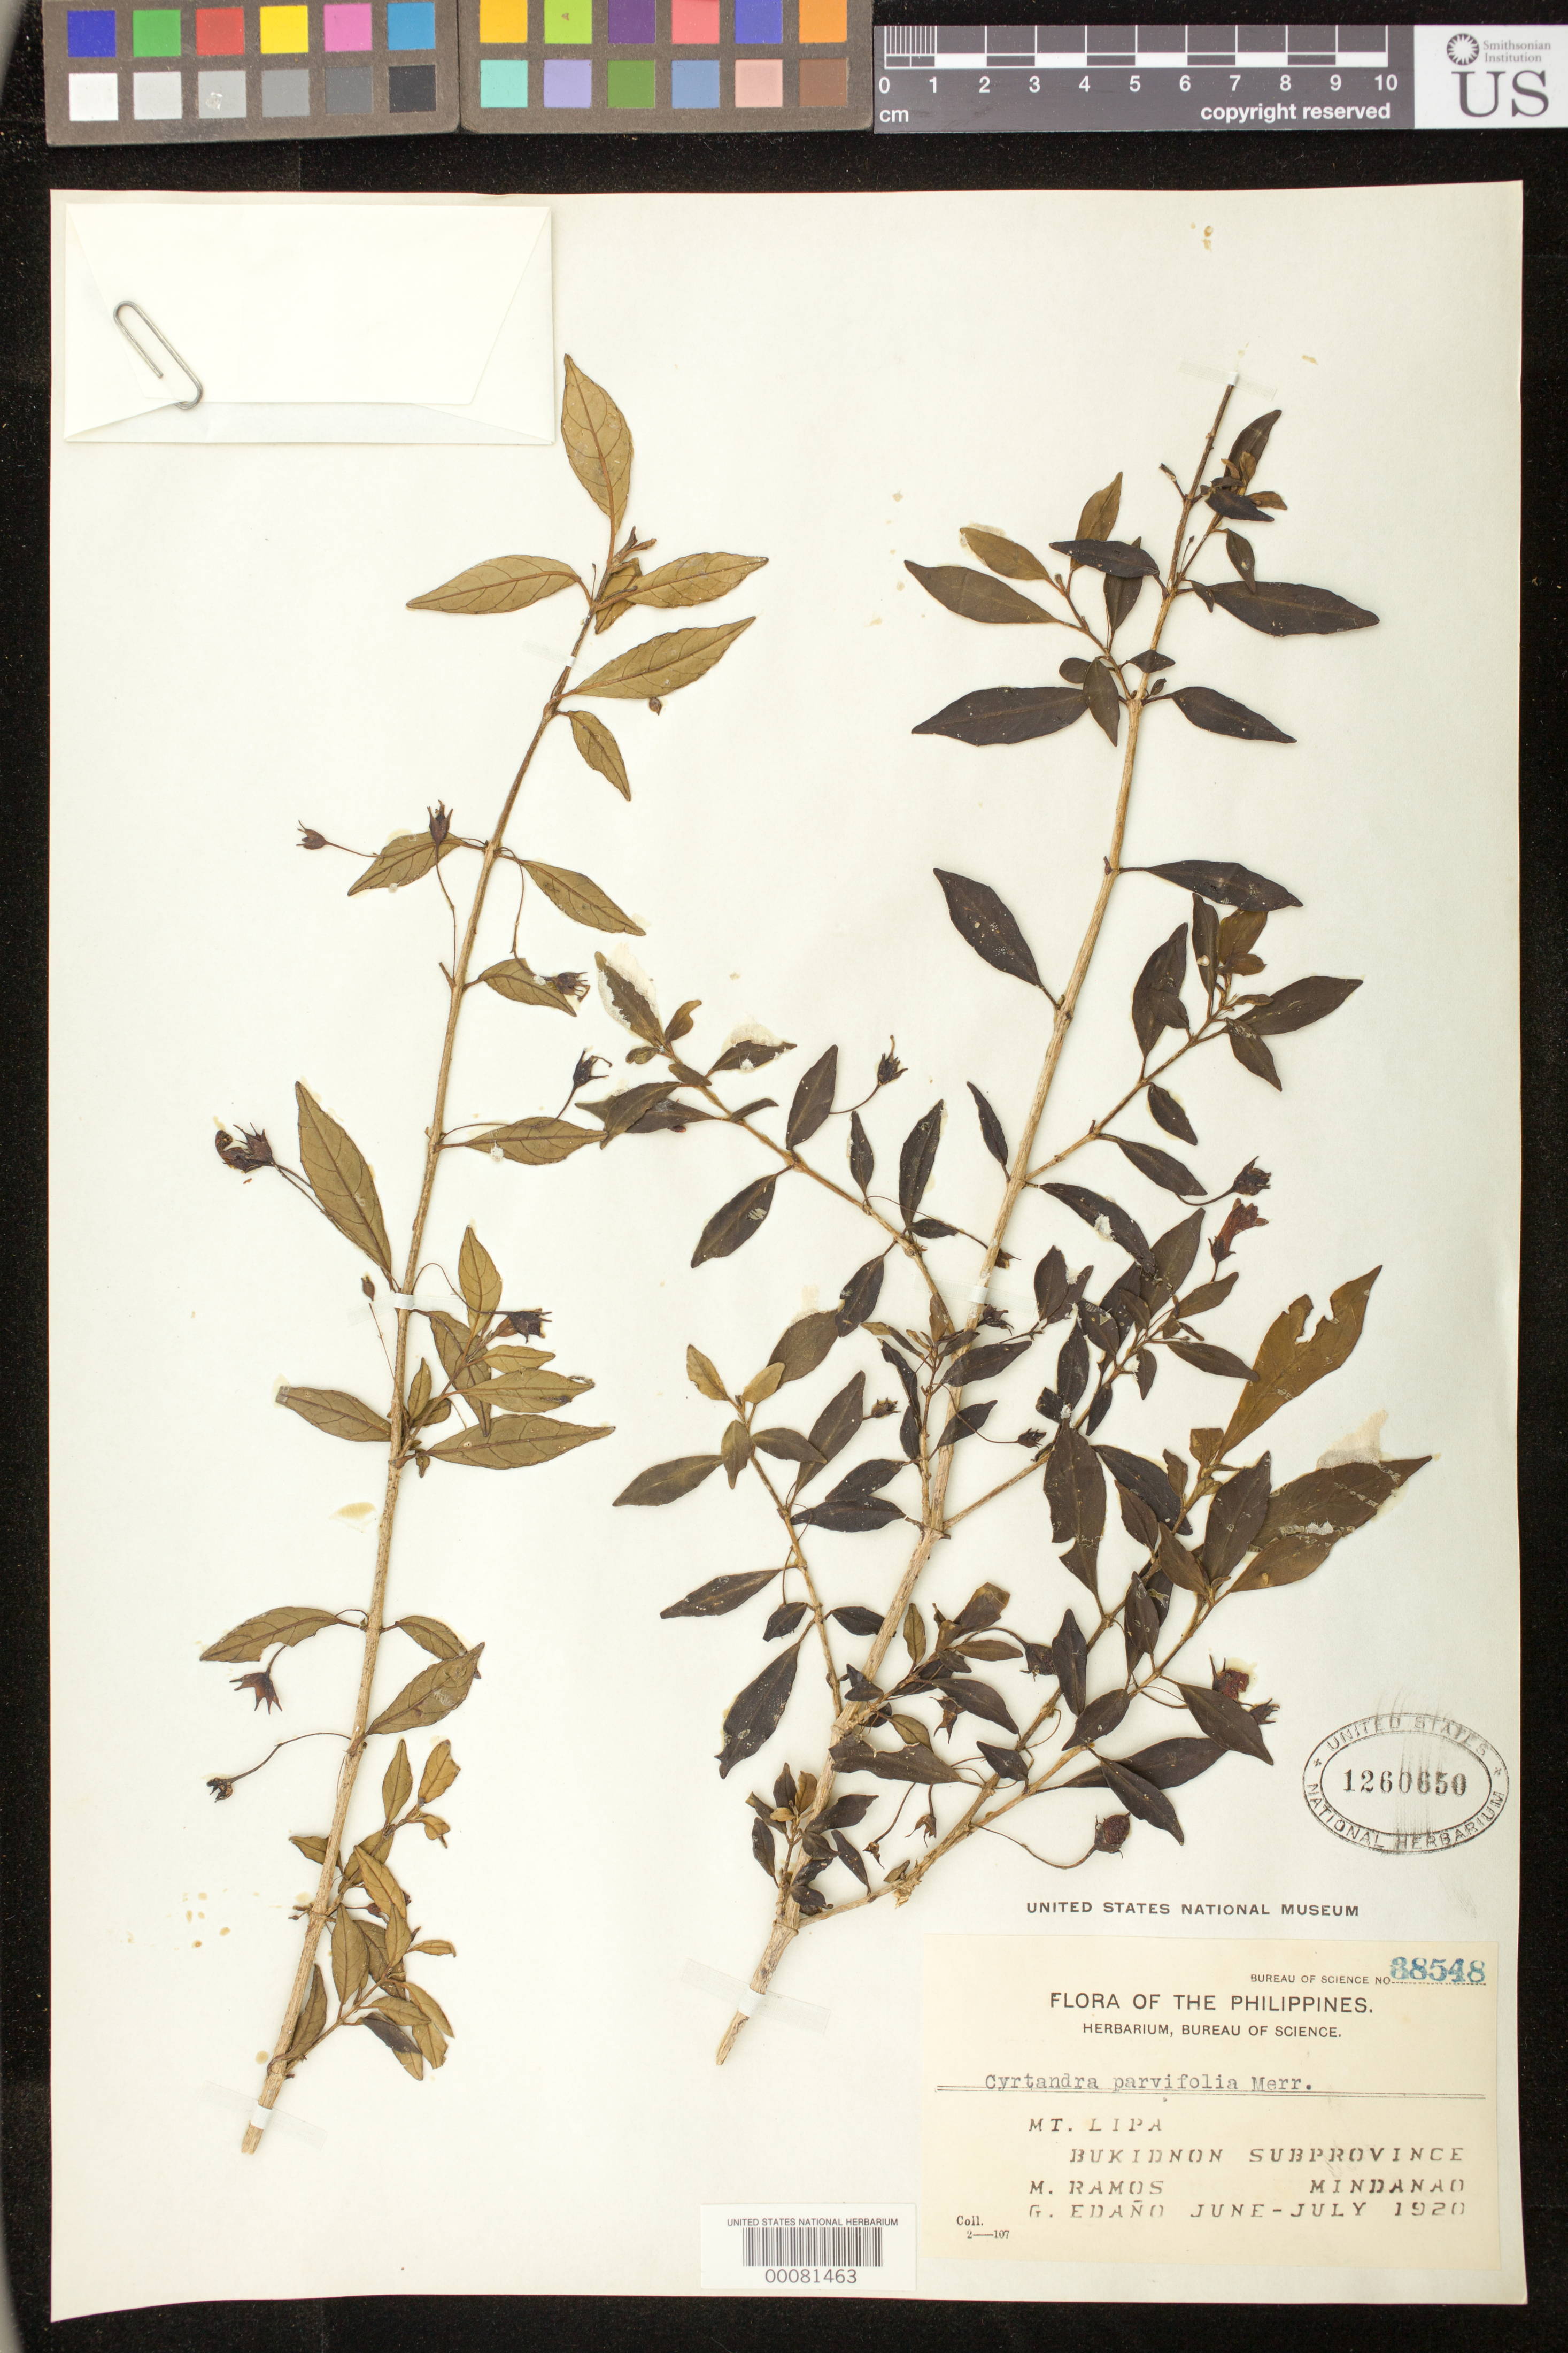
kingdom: Plantae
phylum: Tracheophyta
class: Magnoliopsida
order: Lamiales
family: Gesneriaceae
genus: Cyrtandra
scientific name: Cyrtandra parvifolia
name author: Merr.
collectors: M. Ramos & G. Edaño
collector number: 38548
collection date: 1920-06/1920-07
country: Philippines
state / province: Northern Mindanao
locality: Mt. Lipa, Bukidnon Subprovince, Mindanao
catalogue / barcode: US 1260650